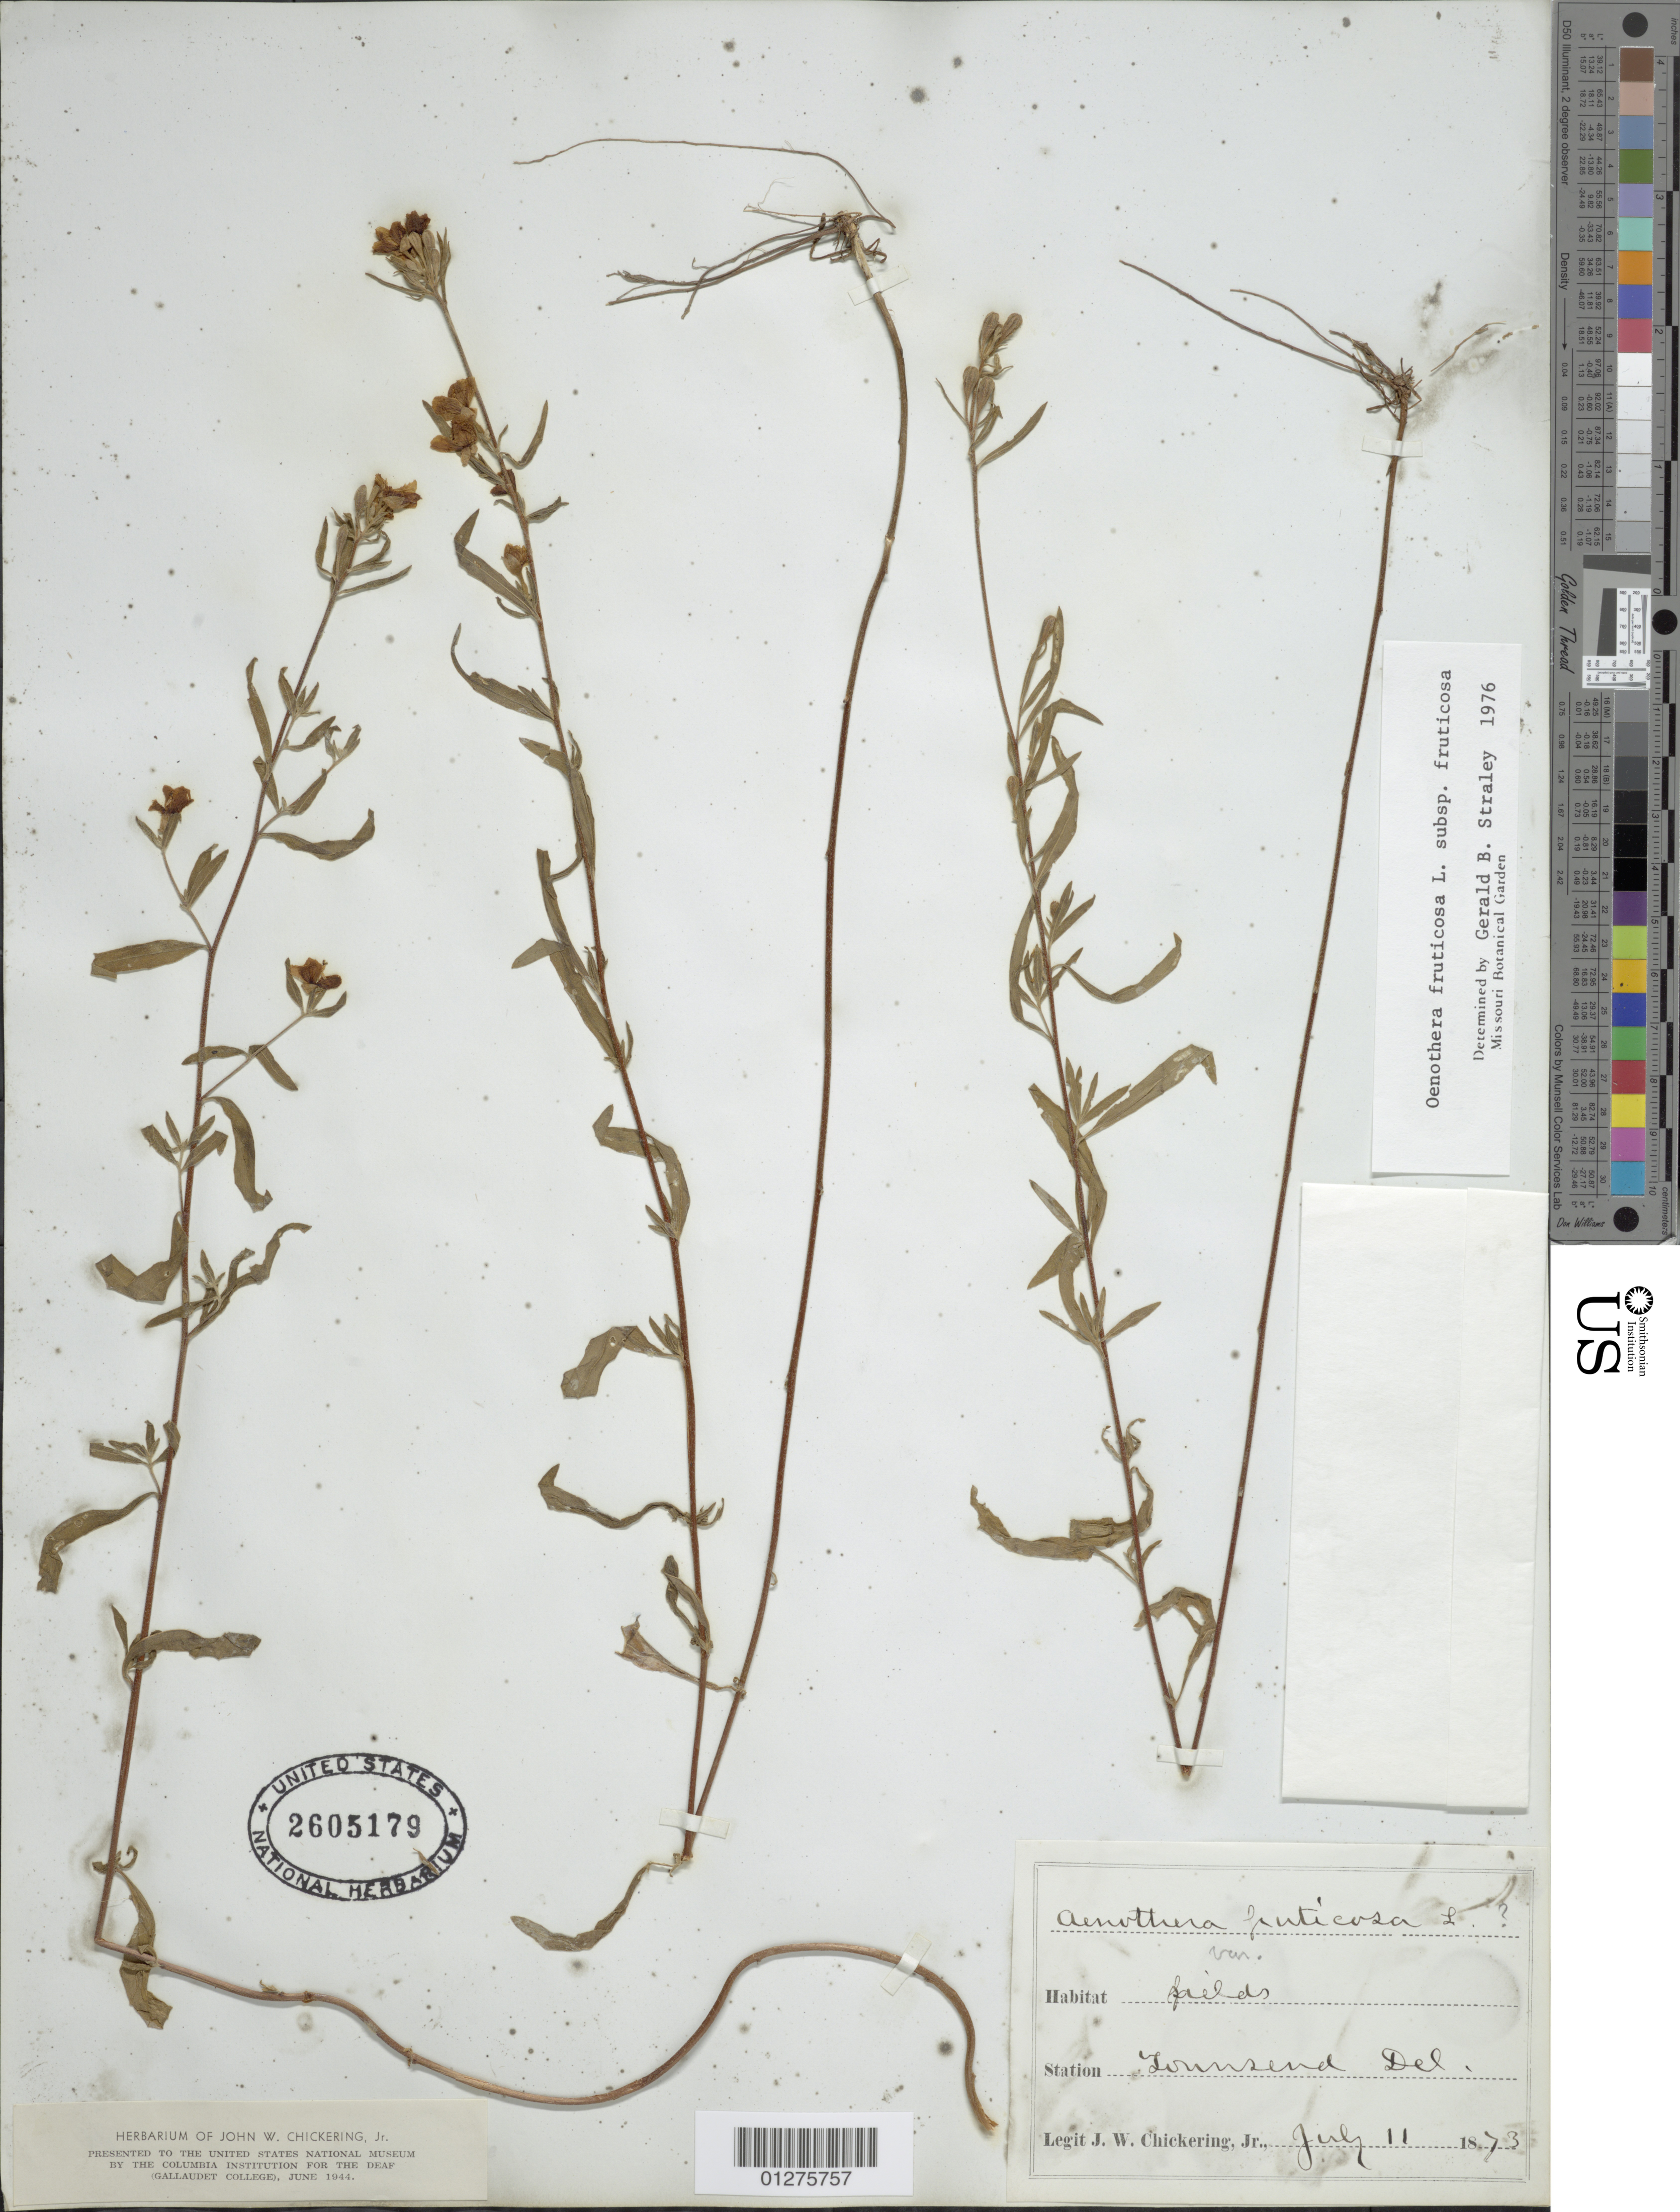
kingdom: Plantae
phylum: Tracheophyta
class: Magnoliopsida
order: Myrtales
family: Onagraceae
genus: Oenothera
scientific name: Oenothera fruticosa subsp. fruticosa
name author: L.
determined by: Straley, G. B.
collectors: J. Chickering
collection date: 1873-07-11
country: United States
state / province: Delaware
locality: Townsend.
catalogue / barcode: US 2605179